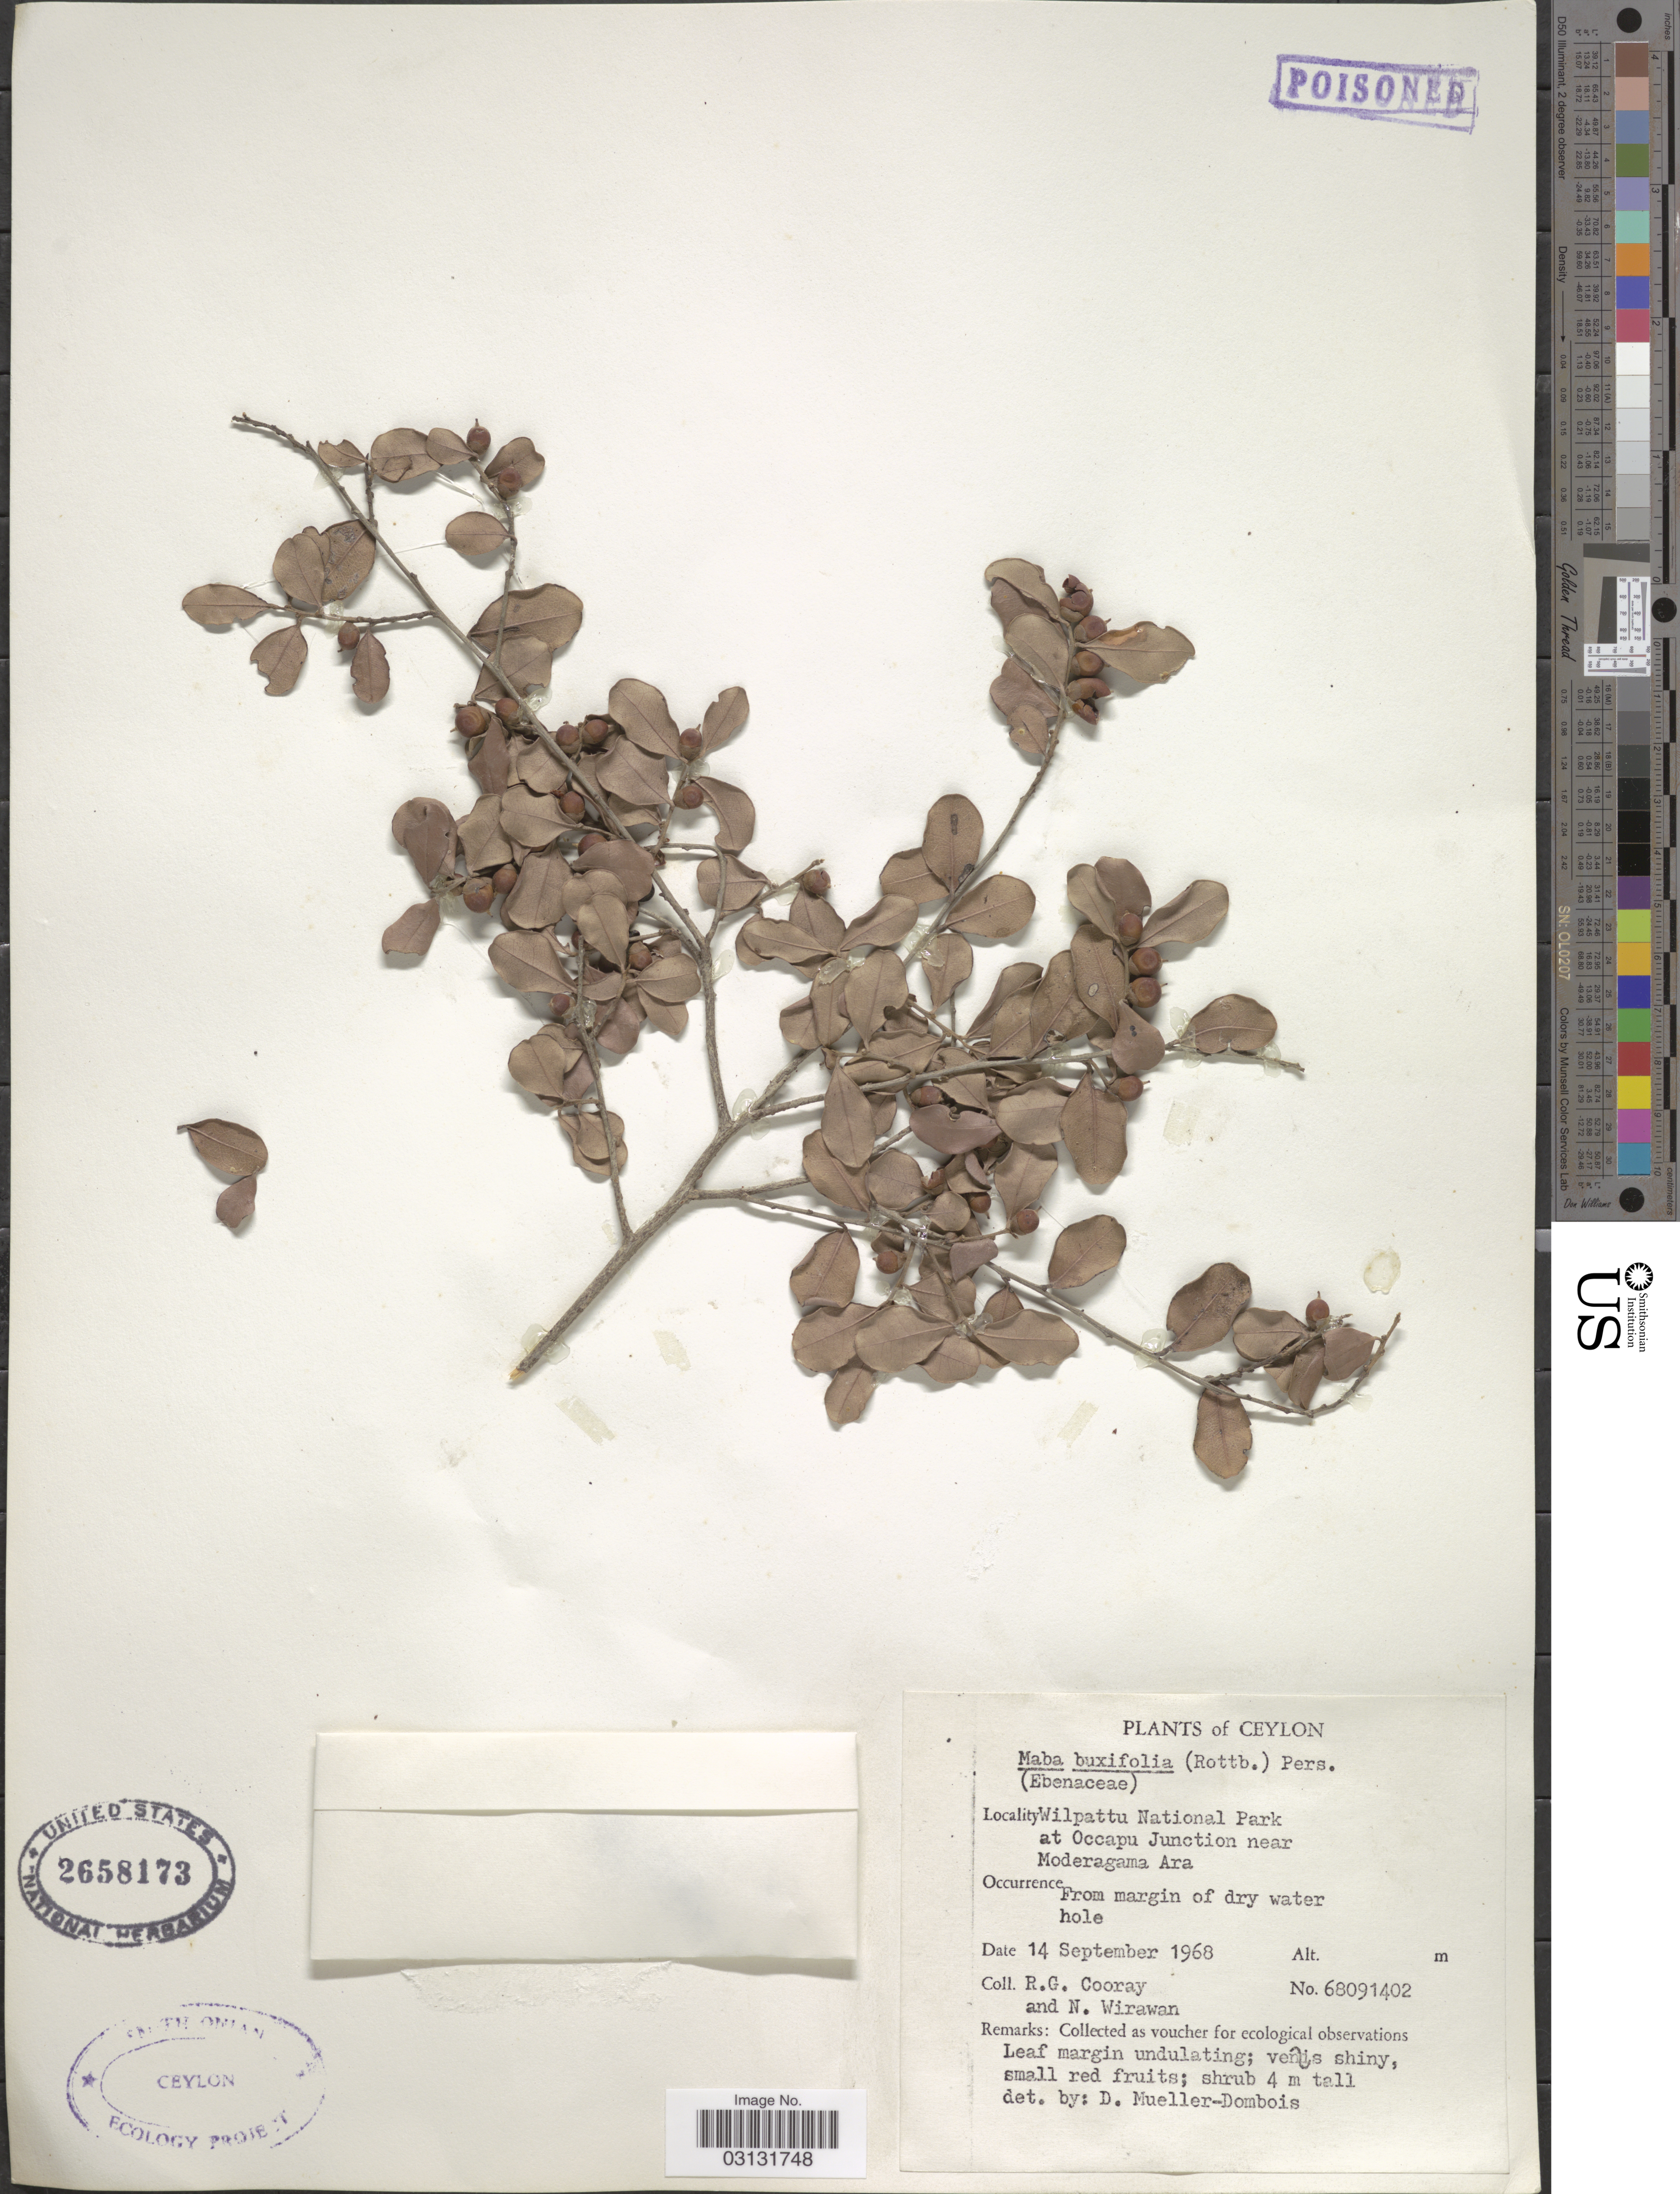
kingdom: Plantae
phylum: Tracheophyta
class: Magnoliopsida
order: Ericales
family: Ebenaceae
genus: Diospyros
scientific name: Diospyros ferrea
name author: (Willd.) Bakh.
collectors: R. Cooray & N. Wirawan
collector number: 68091402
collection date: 1968-09-14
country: Sri Lanka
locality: Ceylon. Wilpattu National Park at Occapu Junction near Moderagama Ara.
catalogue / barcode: US 2658173